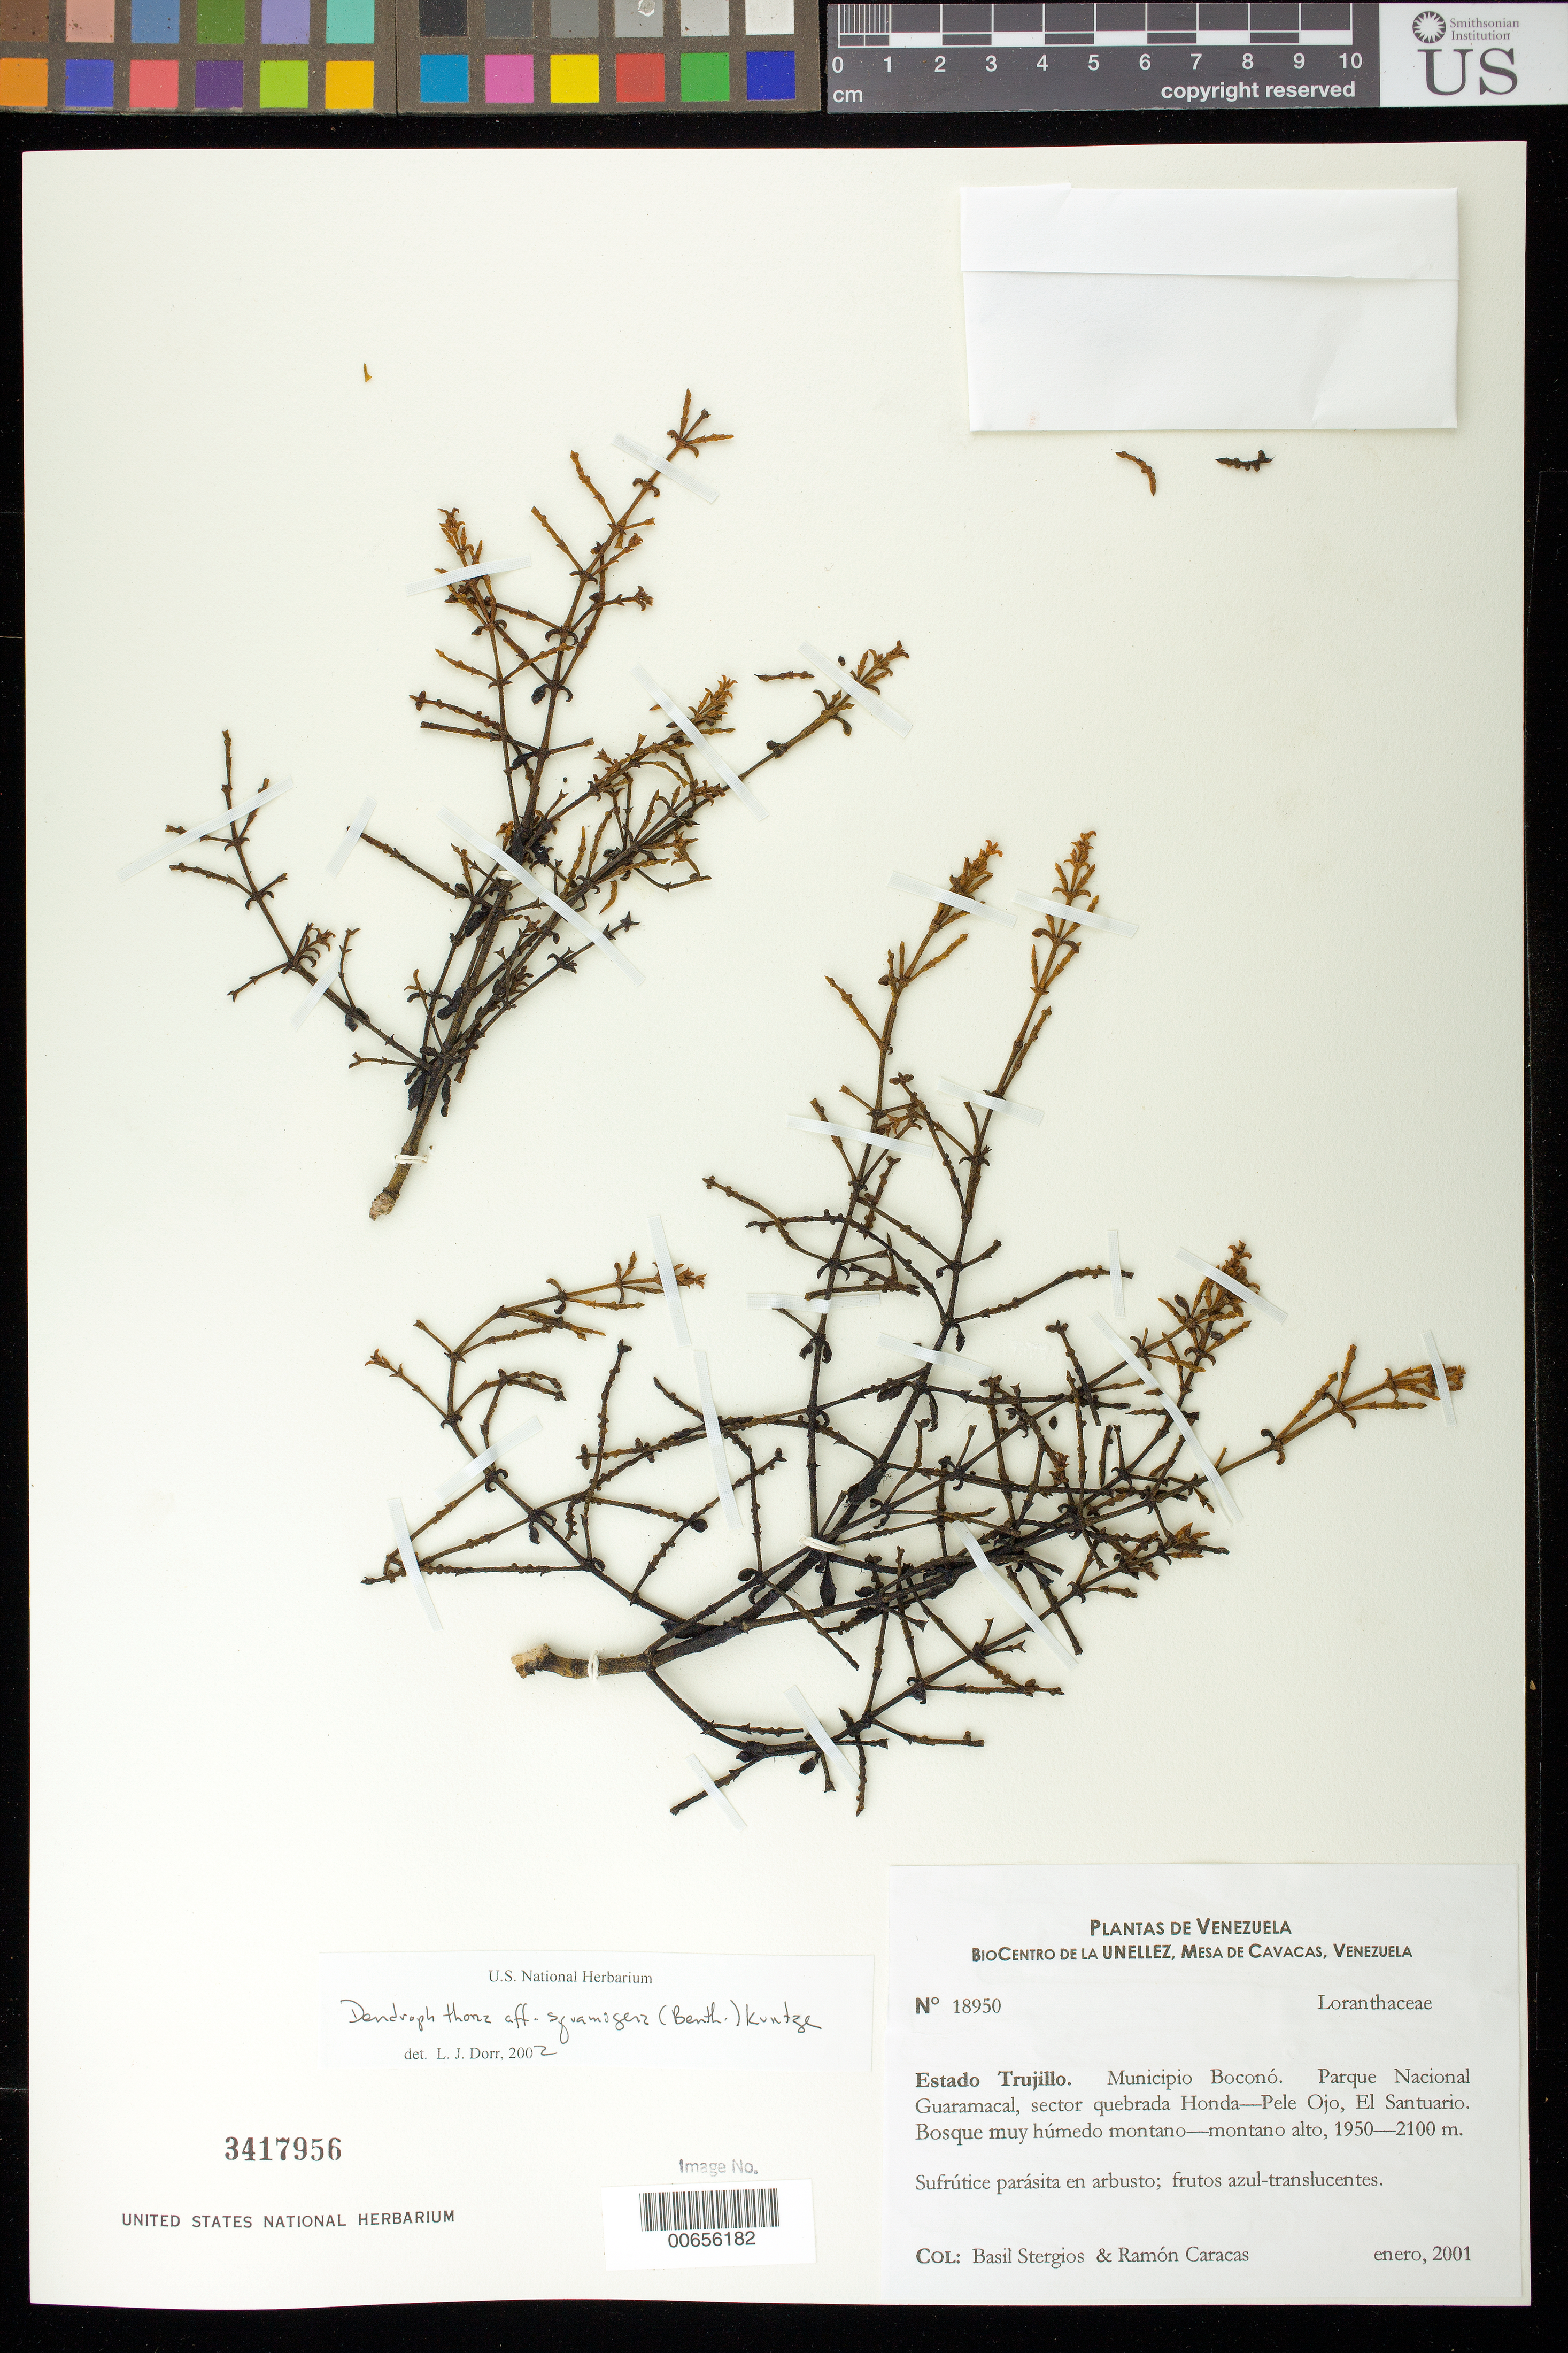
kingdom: Plantae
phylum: Tracheophyta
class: Magnoliopsida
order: Santalales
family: Viscaceae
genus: Dendrophthora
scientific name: Dendrophthora squamigera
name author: (Benth.) Kuntze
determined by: Dorr, L. J., (BOT), Smithsonian Institution - National Museum of Natural History (UNITED STATES)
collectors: B. G. Stergios & R. Caracas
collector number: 18950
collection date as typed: Jan 2001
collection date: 2001-01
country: Venezuela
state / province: Trujillo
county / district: Boconó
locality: Parque Nacional Guaramacal, sector quebrada Honda-Pele Ojo, El Santuario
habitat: Bosque muy húmedo montano-montano alto.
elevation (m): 1950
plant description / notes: PORT, US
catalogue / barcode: US 3417956